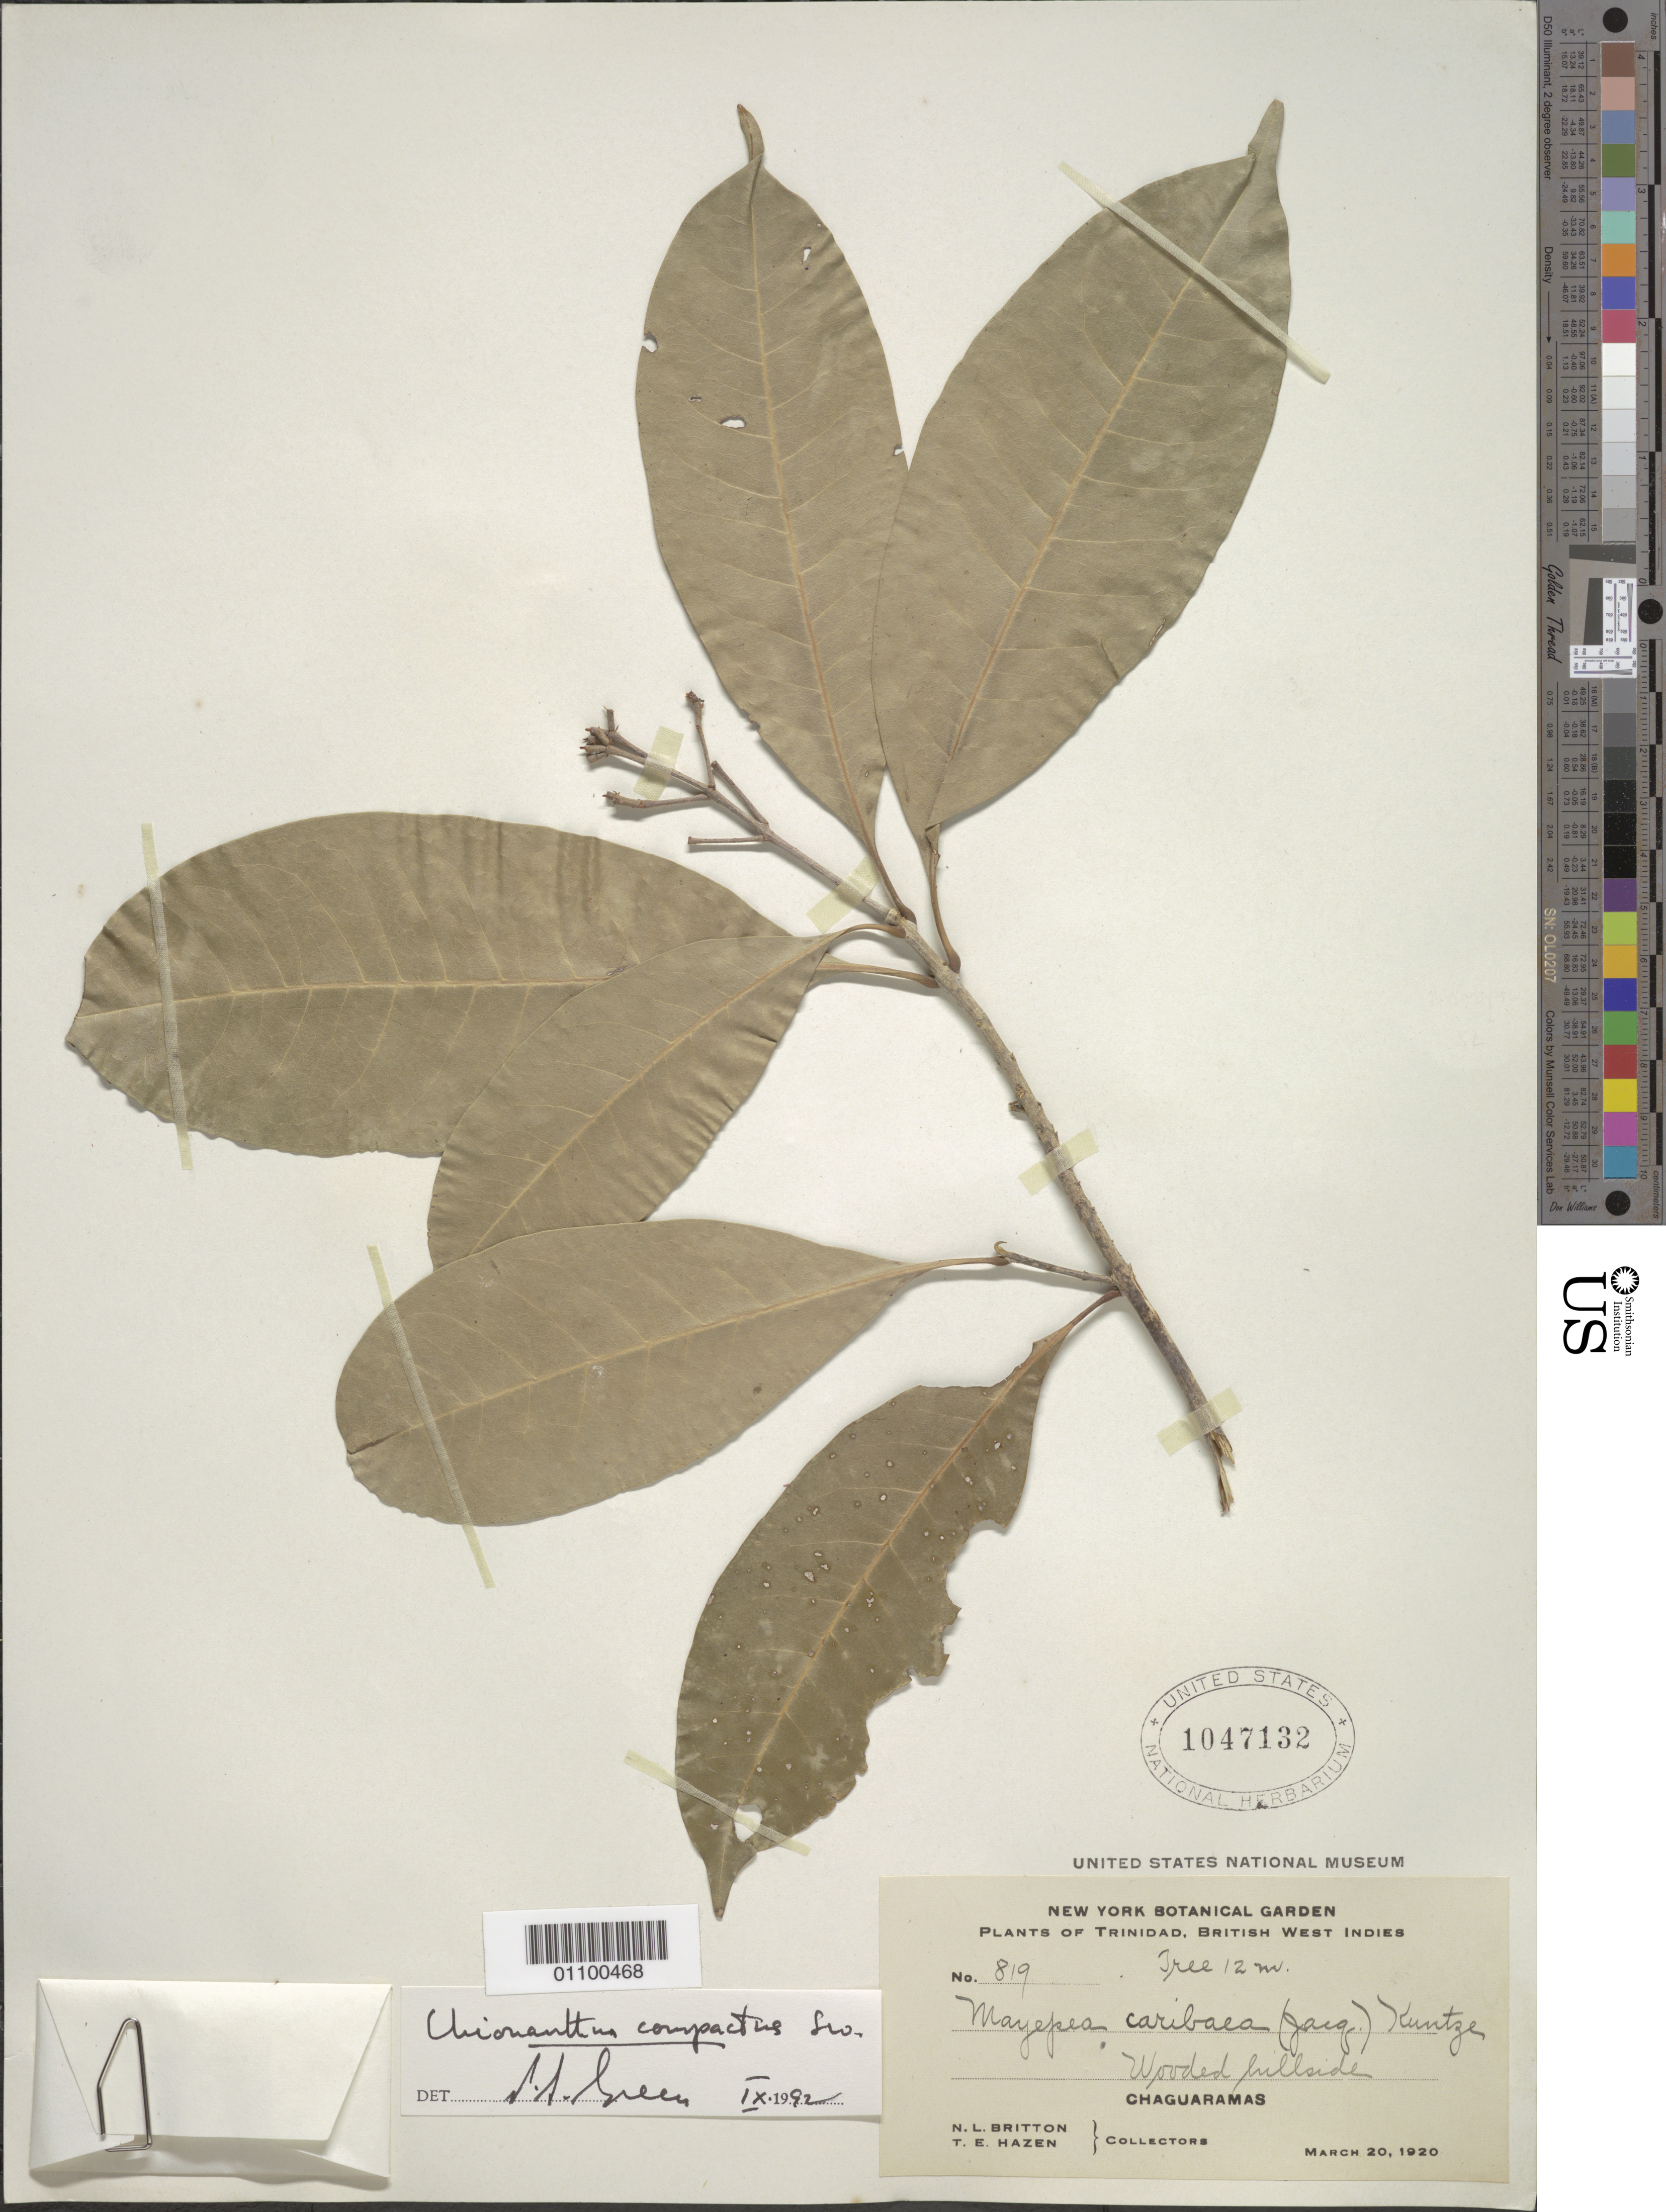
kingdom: Plantae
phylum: Tracheophyta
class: Magnoliopsida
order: Lamiales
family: Oleaceae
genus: Chionanthus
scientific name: Chionanthus compactus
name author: Sw.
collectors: N. Britton & T. E. Hazen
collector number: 819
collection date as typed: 20 Mar 1920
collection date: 1920-03-20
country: Trinidad and Tobago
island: Trinidad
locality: Chaguaramas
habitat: wooded hillside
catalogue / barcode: US 1047132